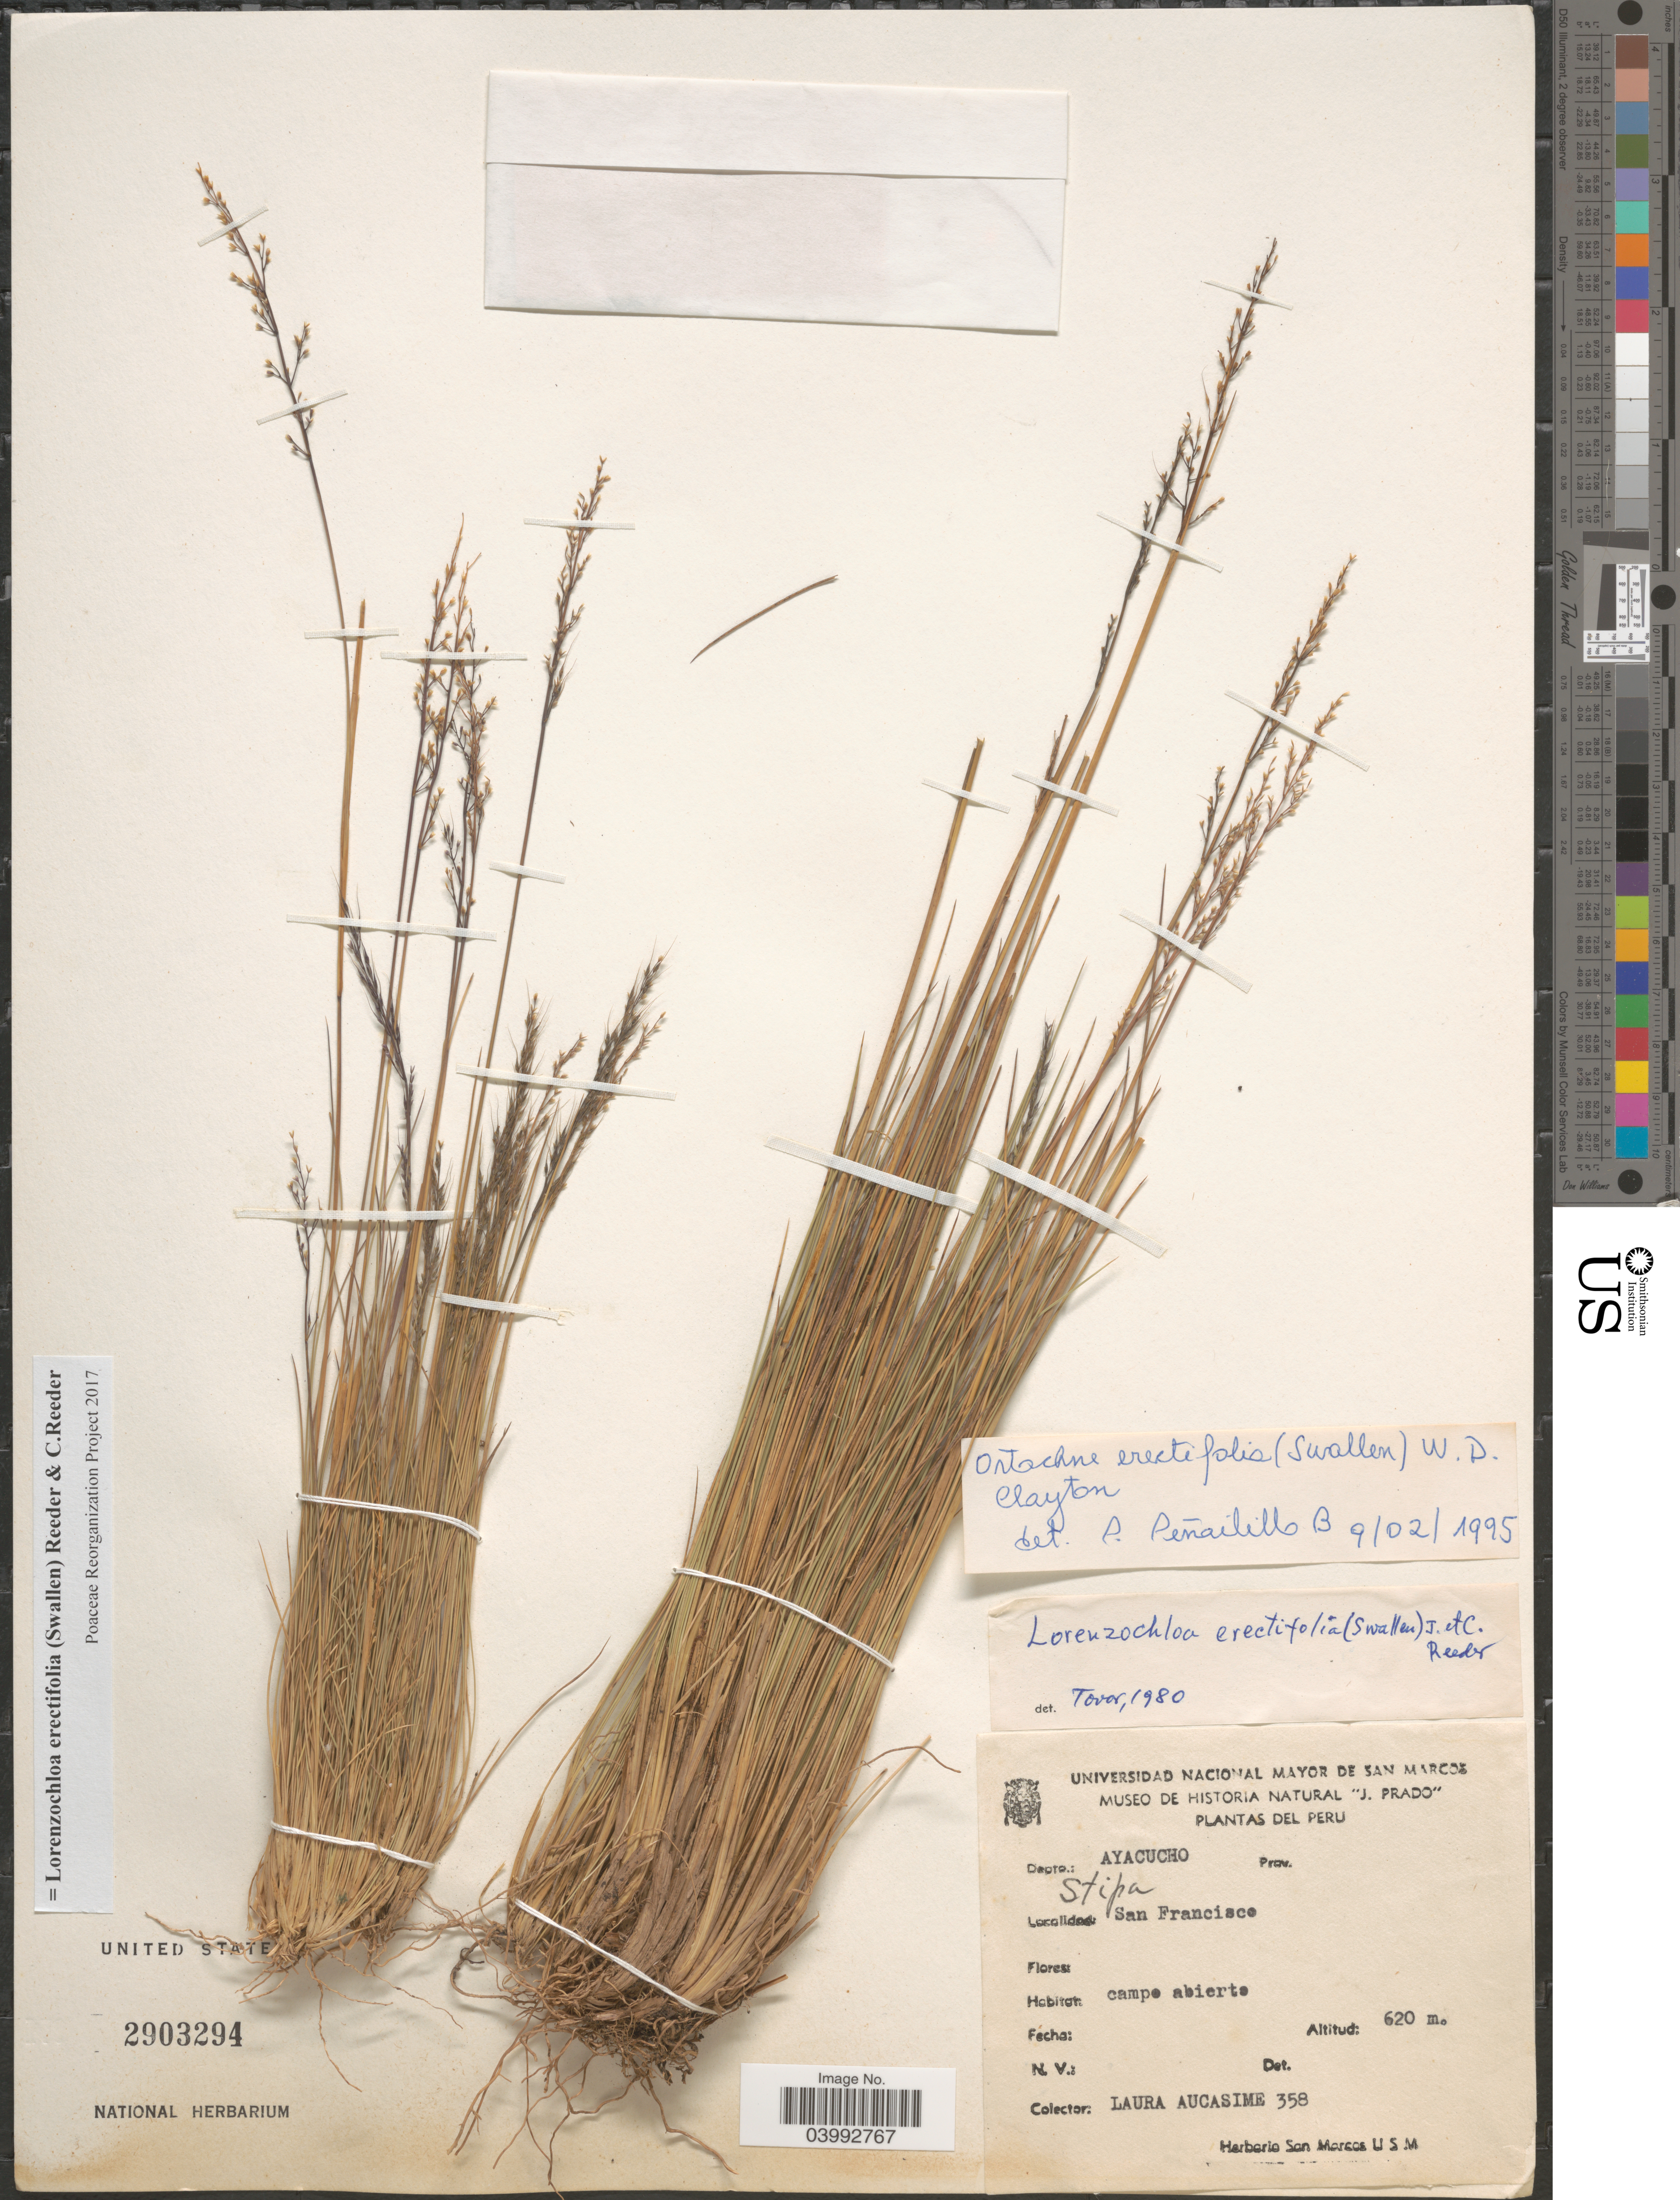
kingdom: Plantae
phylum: Tracheophyta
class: Liliopsida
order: Poales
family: Poaceae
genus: Lorenzochloa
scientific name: Lorenzochloa erectifolia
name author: (Swallen) Reeder & C. Reeder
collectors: L. Aucasime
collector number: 358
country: Peru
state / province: Ayacucho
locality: Depto.: Ayacucho. San Francisco. Campo abierto.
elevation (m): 620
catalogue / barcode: US 2903294